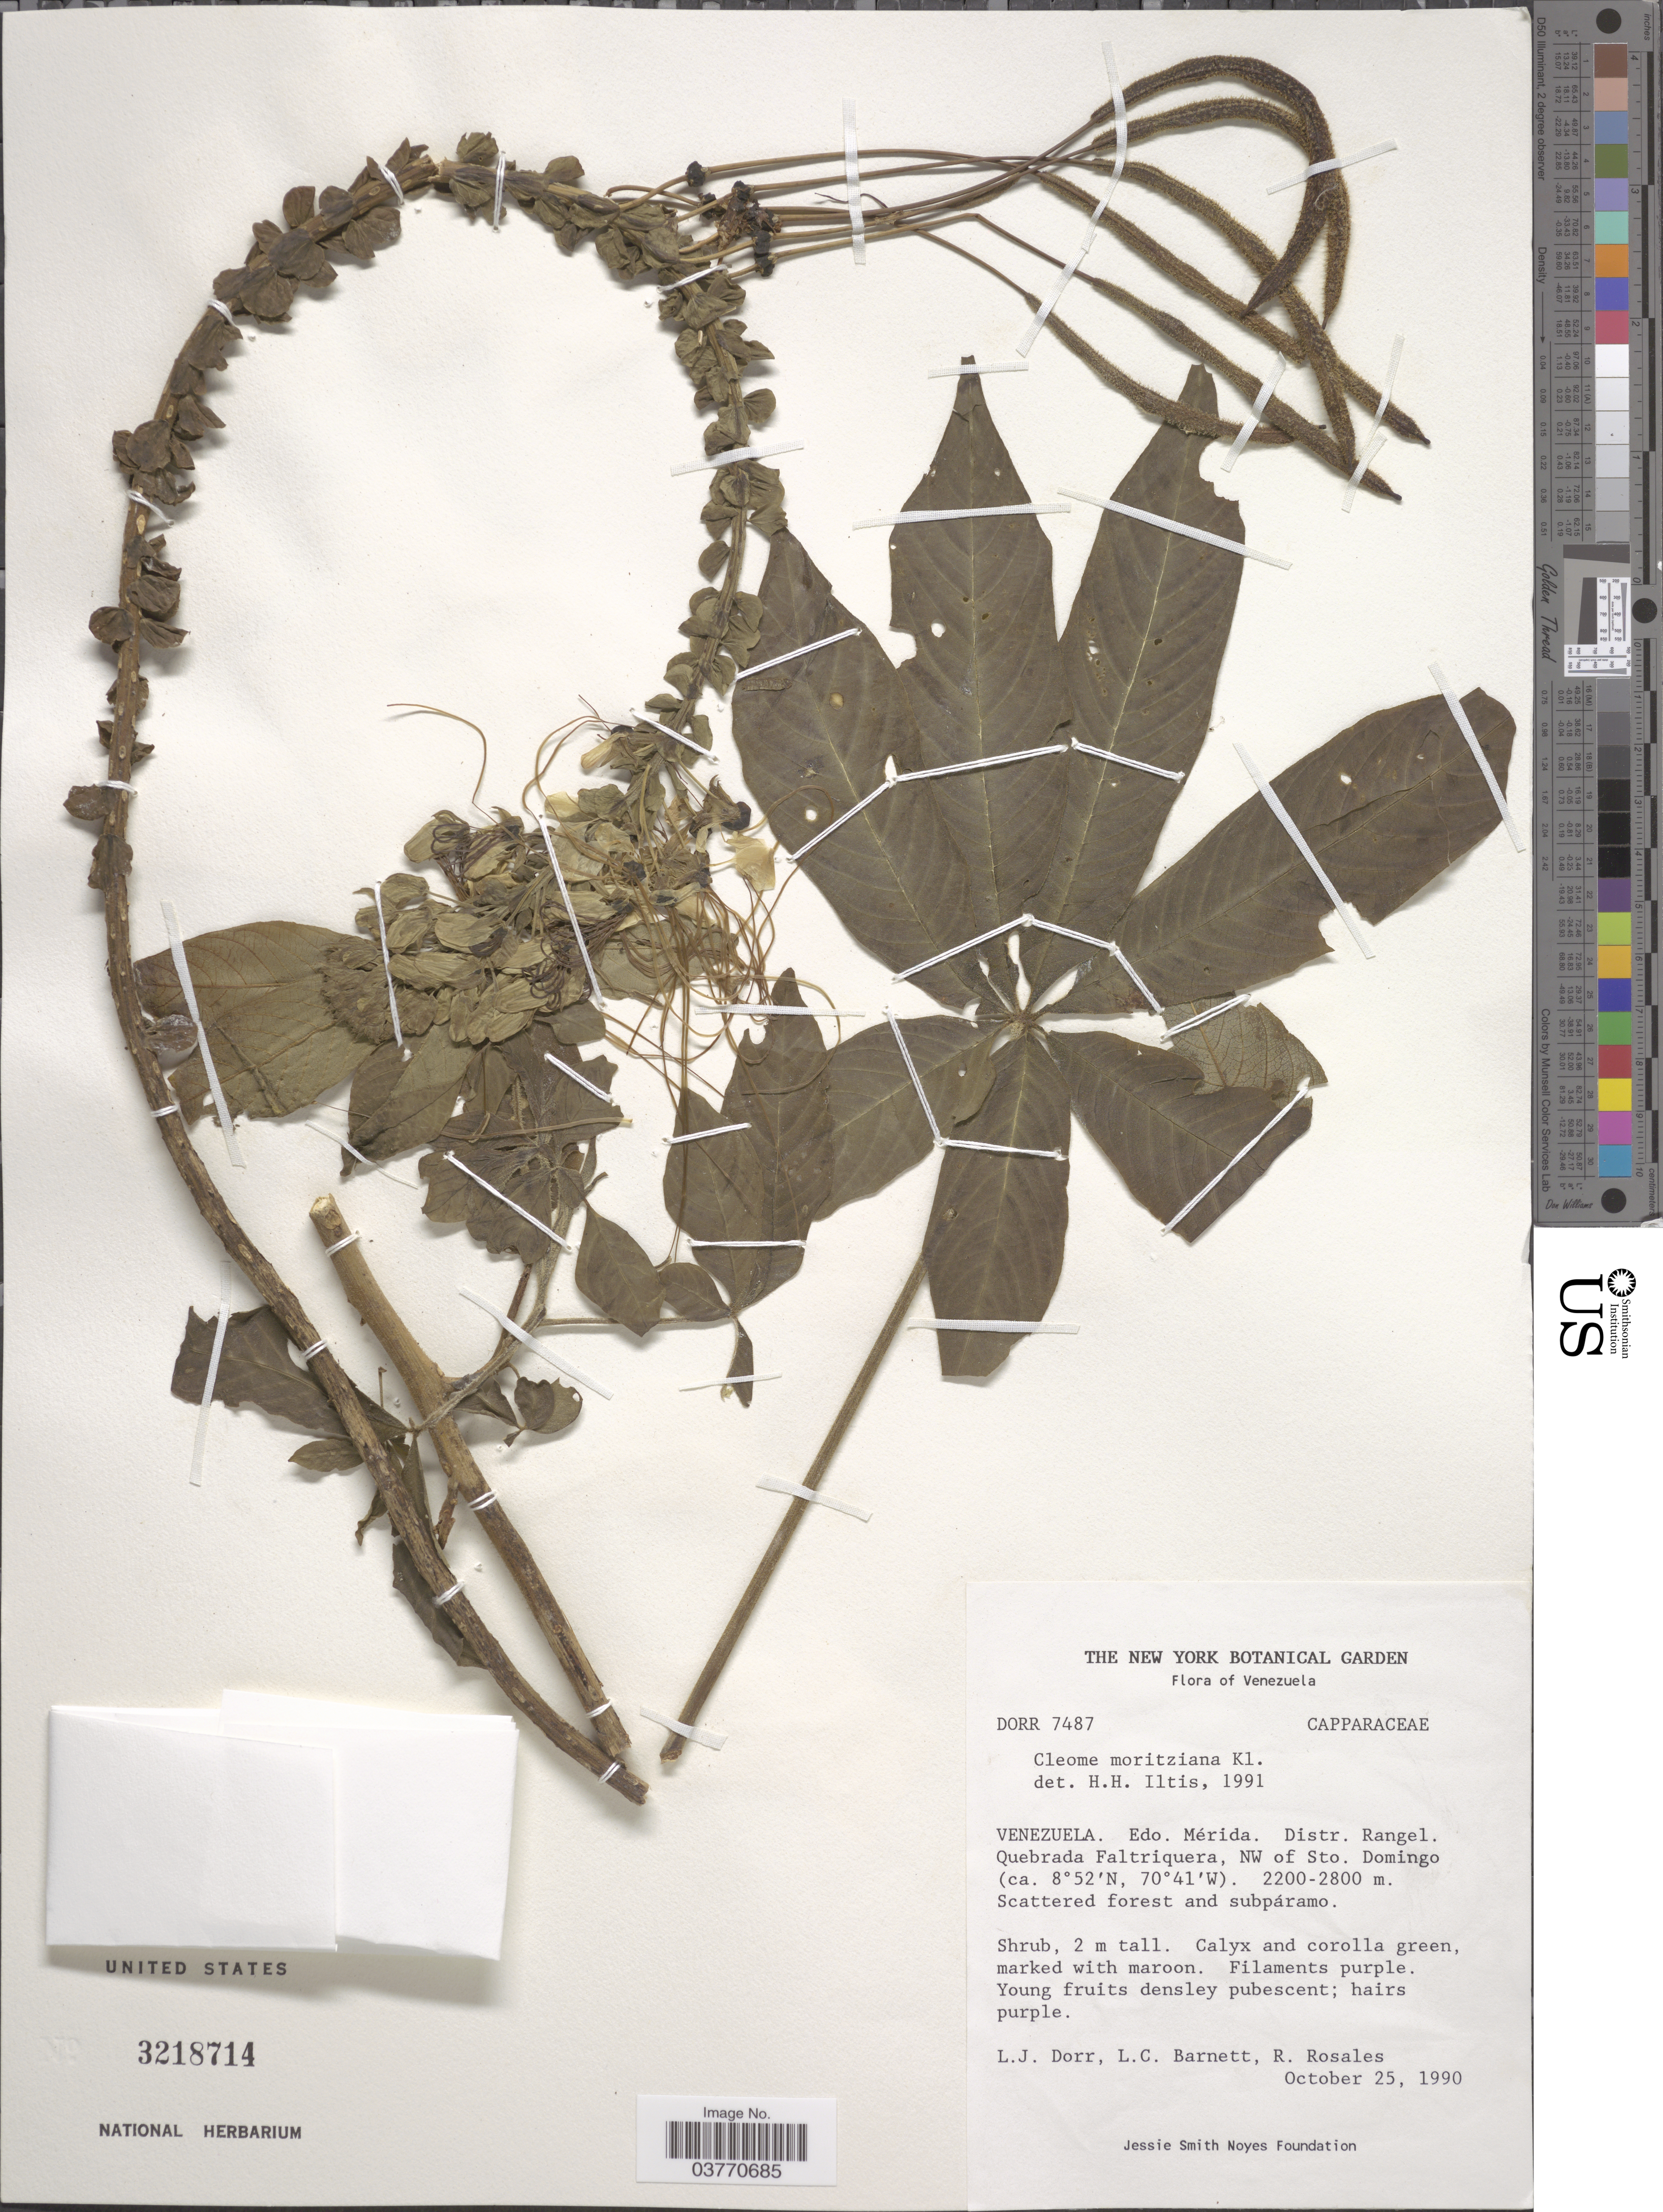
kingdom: Plantae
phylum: Tracheophyta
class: Magnoliopsida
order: Brassicales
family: Cleomaceae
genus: Andinocleome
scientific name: Andinocleome moritziana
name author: (Klotzsch ex Eichler) Iltis ex E.M. McGinty & Roalson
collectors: L. J. Dorr, L. C. Barnett & R. Rosales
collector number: DORR 7487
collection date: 1990-10-25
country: Venezuela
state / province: Mérida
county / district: Rangel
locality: Quebrada Faltriquera, NW of Sto. Domingo.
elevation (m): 2200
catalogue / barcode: US 3218714